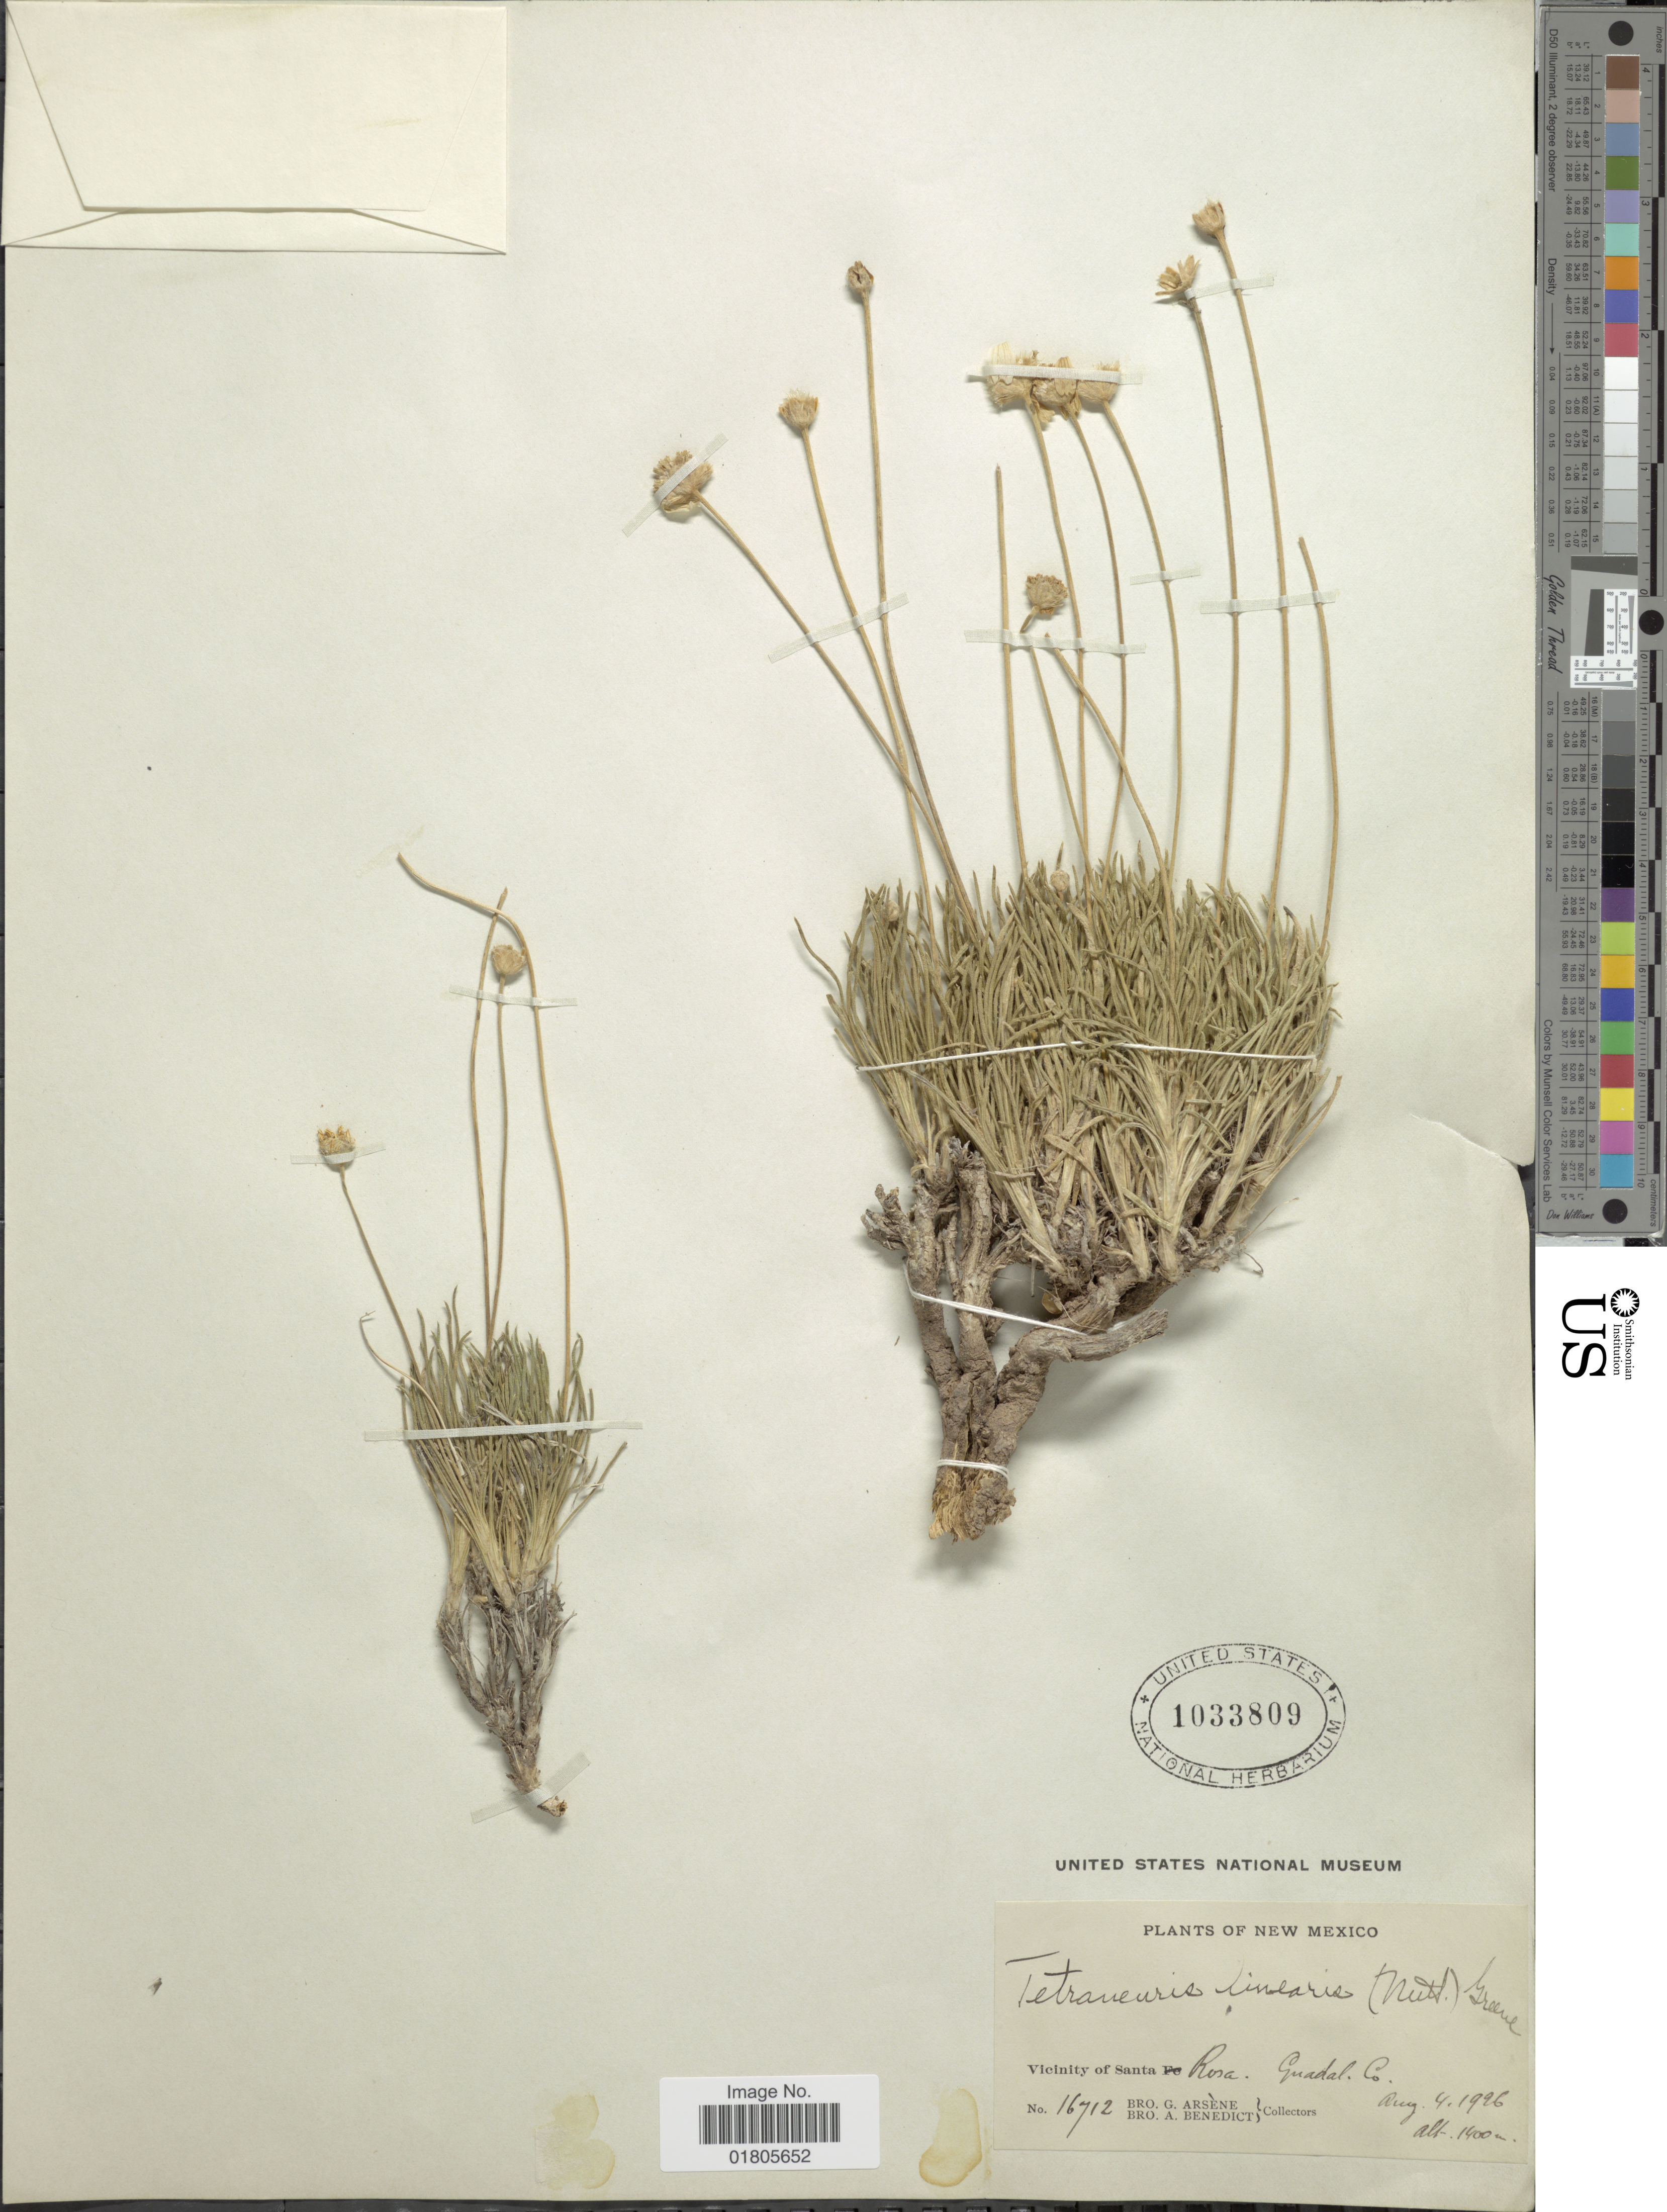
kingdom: Plantae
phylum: Tracheophyta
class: Magnoliopsida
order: Asterales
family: Asteraceae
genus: Actinea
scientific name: Actinea scaposa var. linearis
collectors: Bro. G. Arsène & Bro. A. Benedict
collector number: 16712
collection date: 1926-08-04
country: United States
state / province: New Mexico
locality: Vicinity of Santa Rosa, Guadal Co.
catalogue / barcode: US 1033809